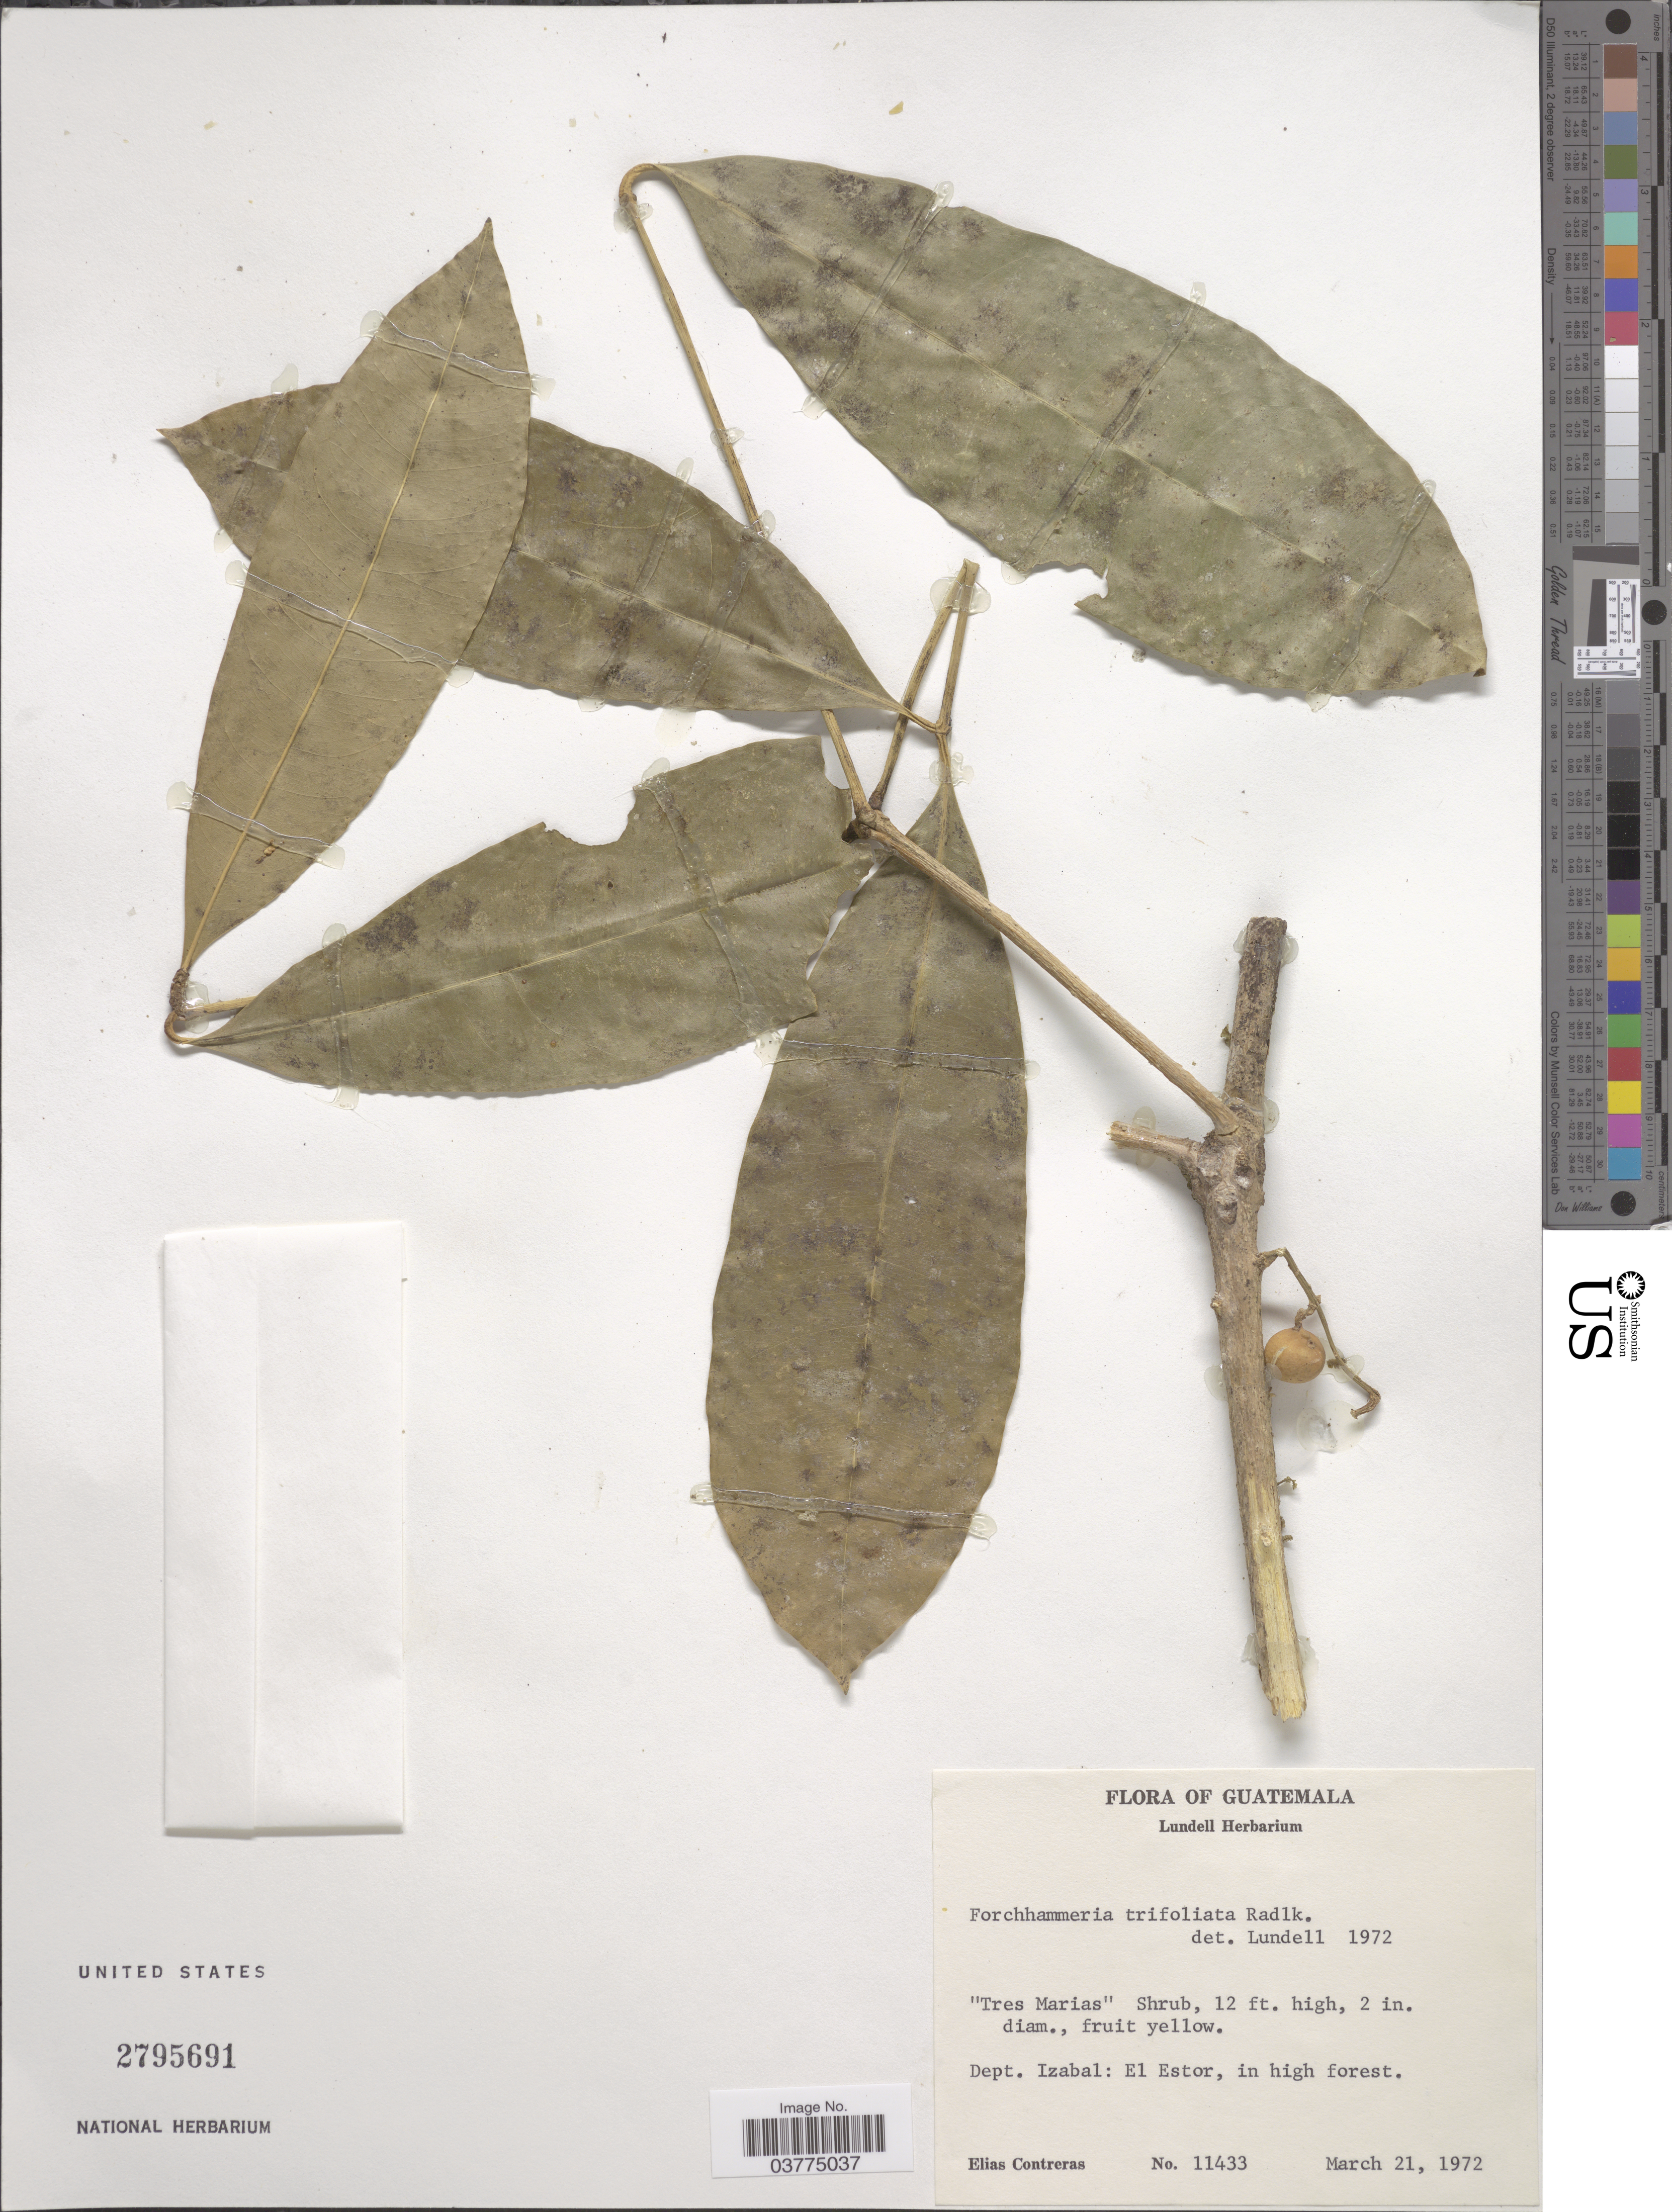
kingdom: Plantae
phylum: Tracheophyta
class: Magnoliopsida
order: Brassicales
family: Stixaceae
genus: Forchhammeria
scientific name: Forchhammeria trifoliata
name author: Radlk.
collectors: E. Contreras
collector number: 11433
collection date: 1972-03-21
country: Guatemala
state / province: Izabal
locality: Dept. Izabal: El Estor, in high forest.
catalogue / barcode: US 2795691